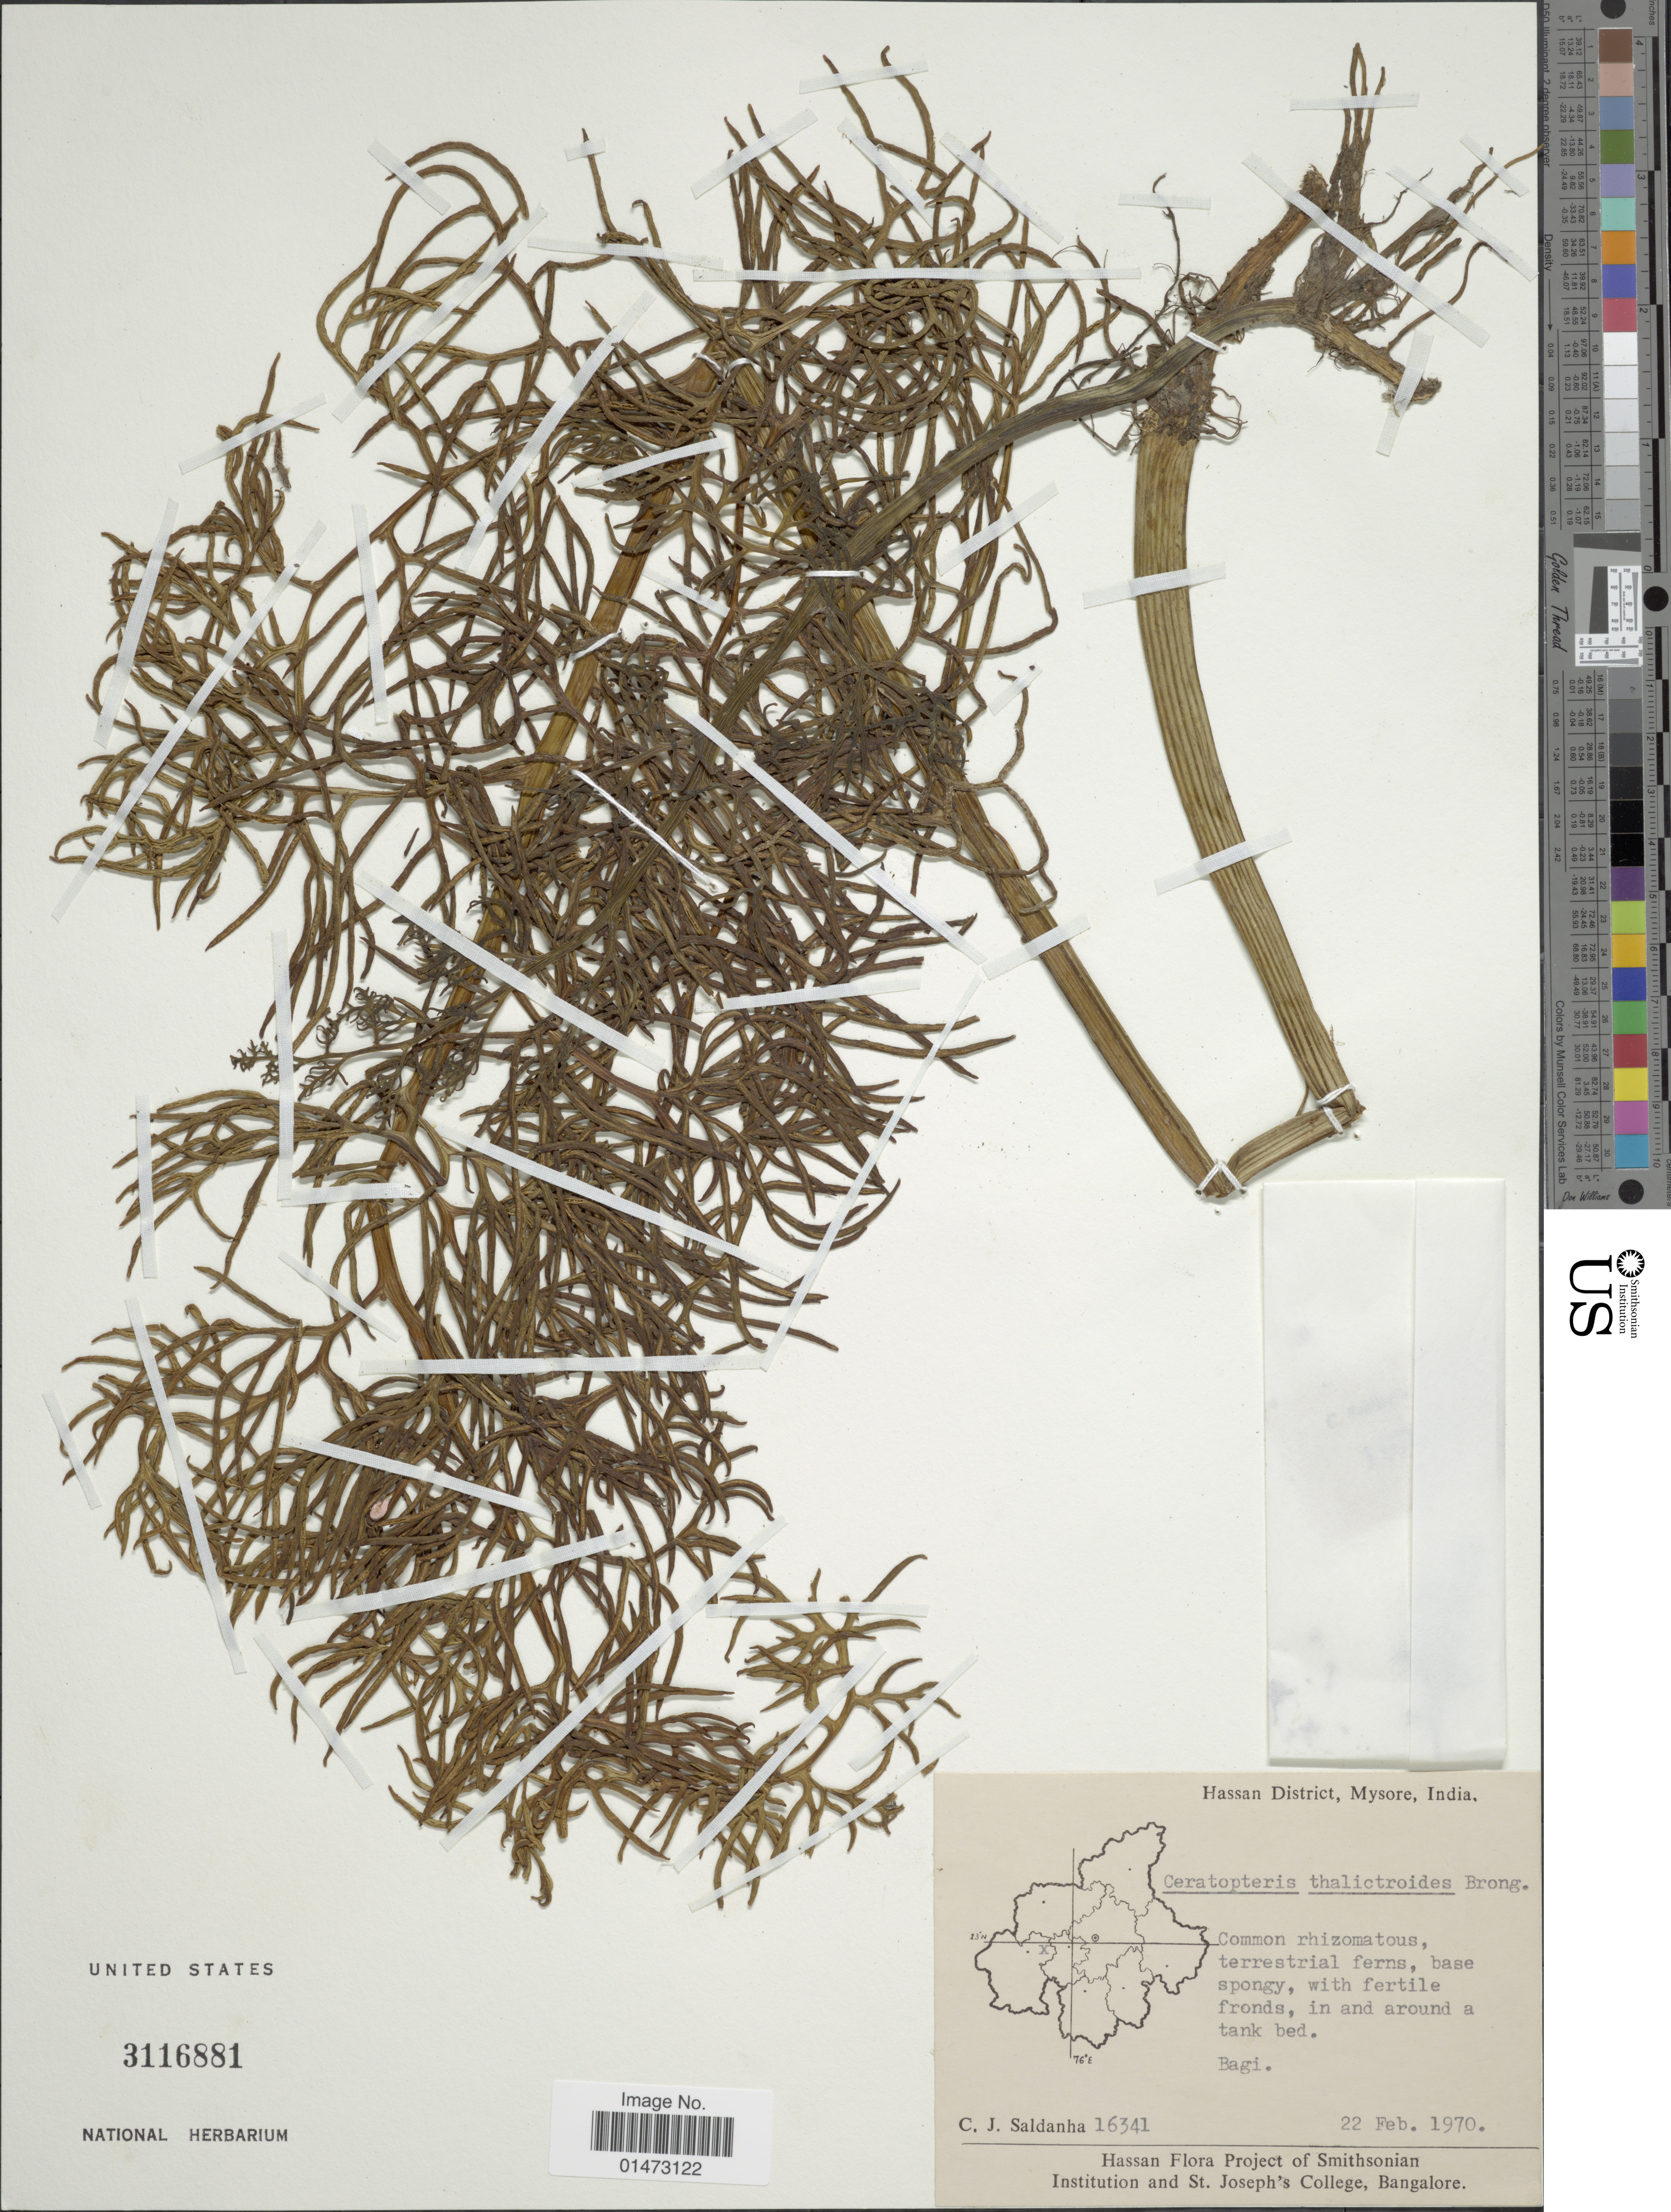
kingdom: Plantae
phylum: Tracheophyta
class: Polypodiopsida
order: Polypodiales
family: Pteridaceae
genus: Ceratopteris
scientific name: Ceratopteris thalictroides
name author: (L.) Brongn.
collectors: C. J. Saldanha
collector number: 16341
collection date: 1970-02-22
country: India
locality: Hassan District, Mysore. Bagi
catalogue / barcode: US 3116881